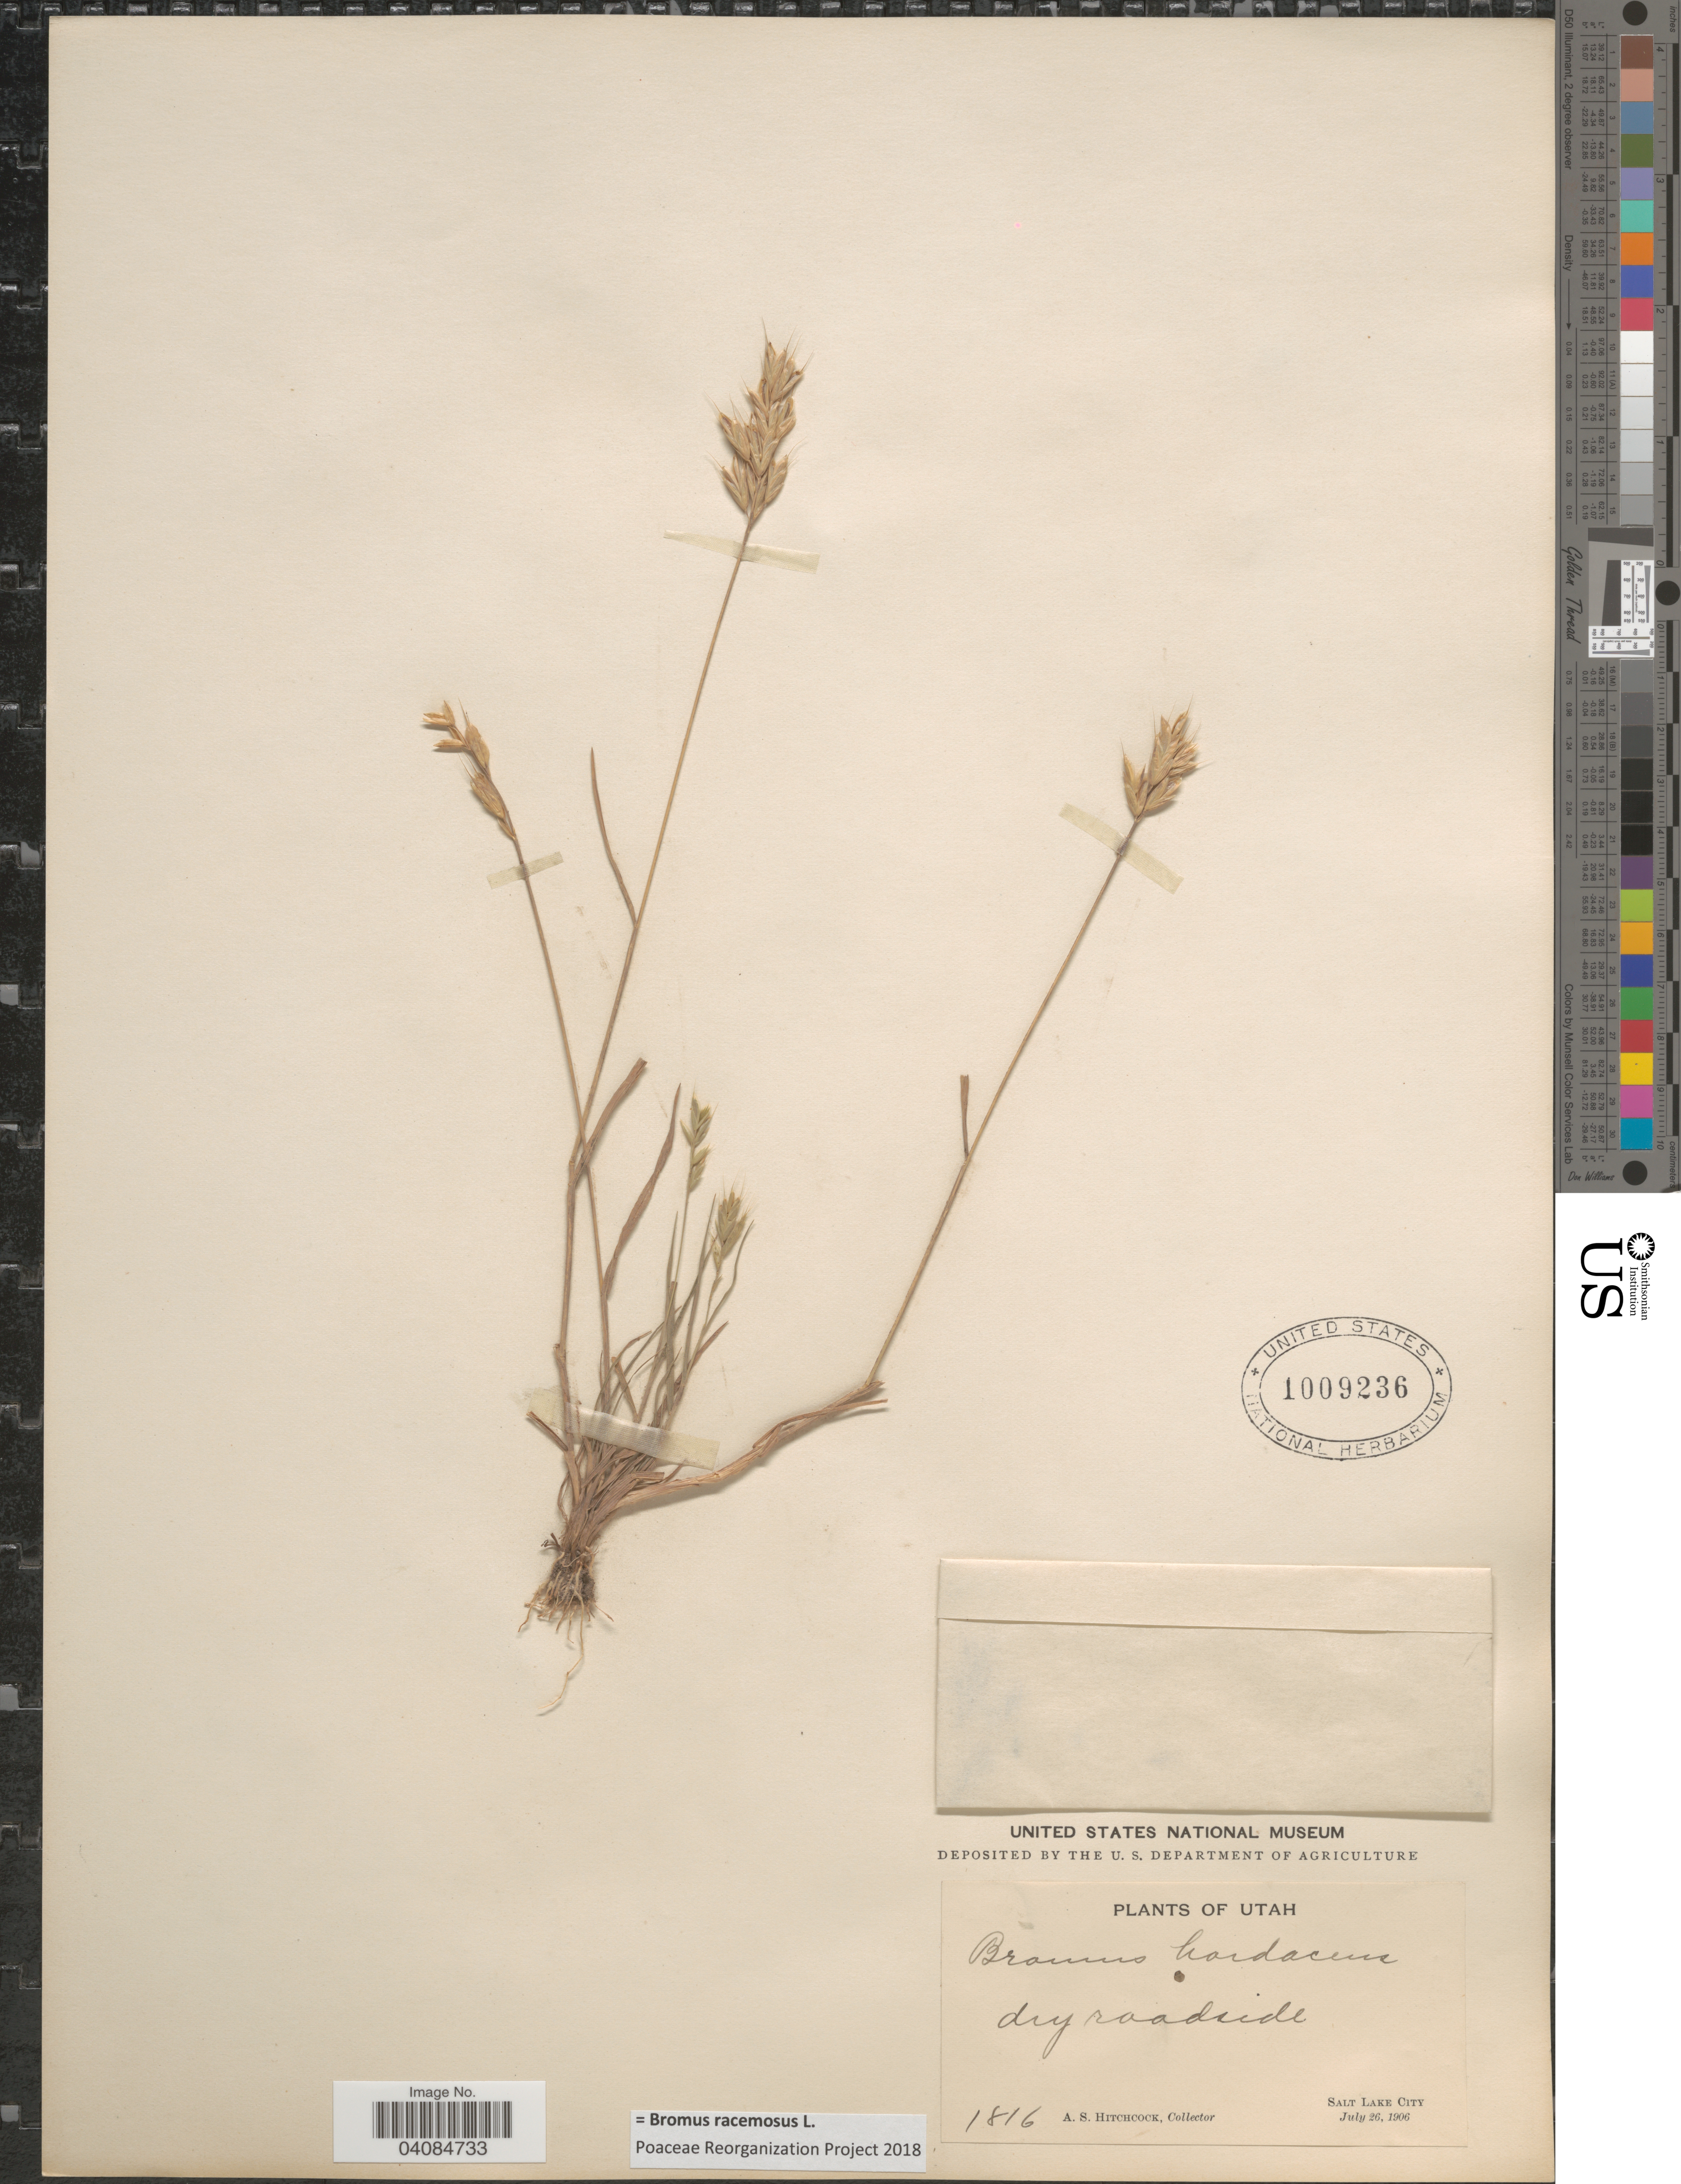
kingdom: Plantae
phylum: Tracheophyta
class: Liliopsida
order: Poales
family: Poaceae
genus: Bromus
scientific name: Bromus racemosus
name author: L.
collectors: A. S. Hitchcock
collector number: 1816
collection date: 1906-07-26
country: United States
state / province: Utah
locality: Dry roadside. Salt Lake City.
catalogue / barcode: US 1009236